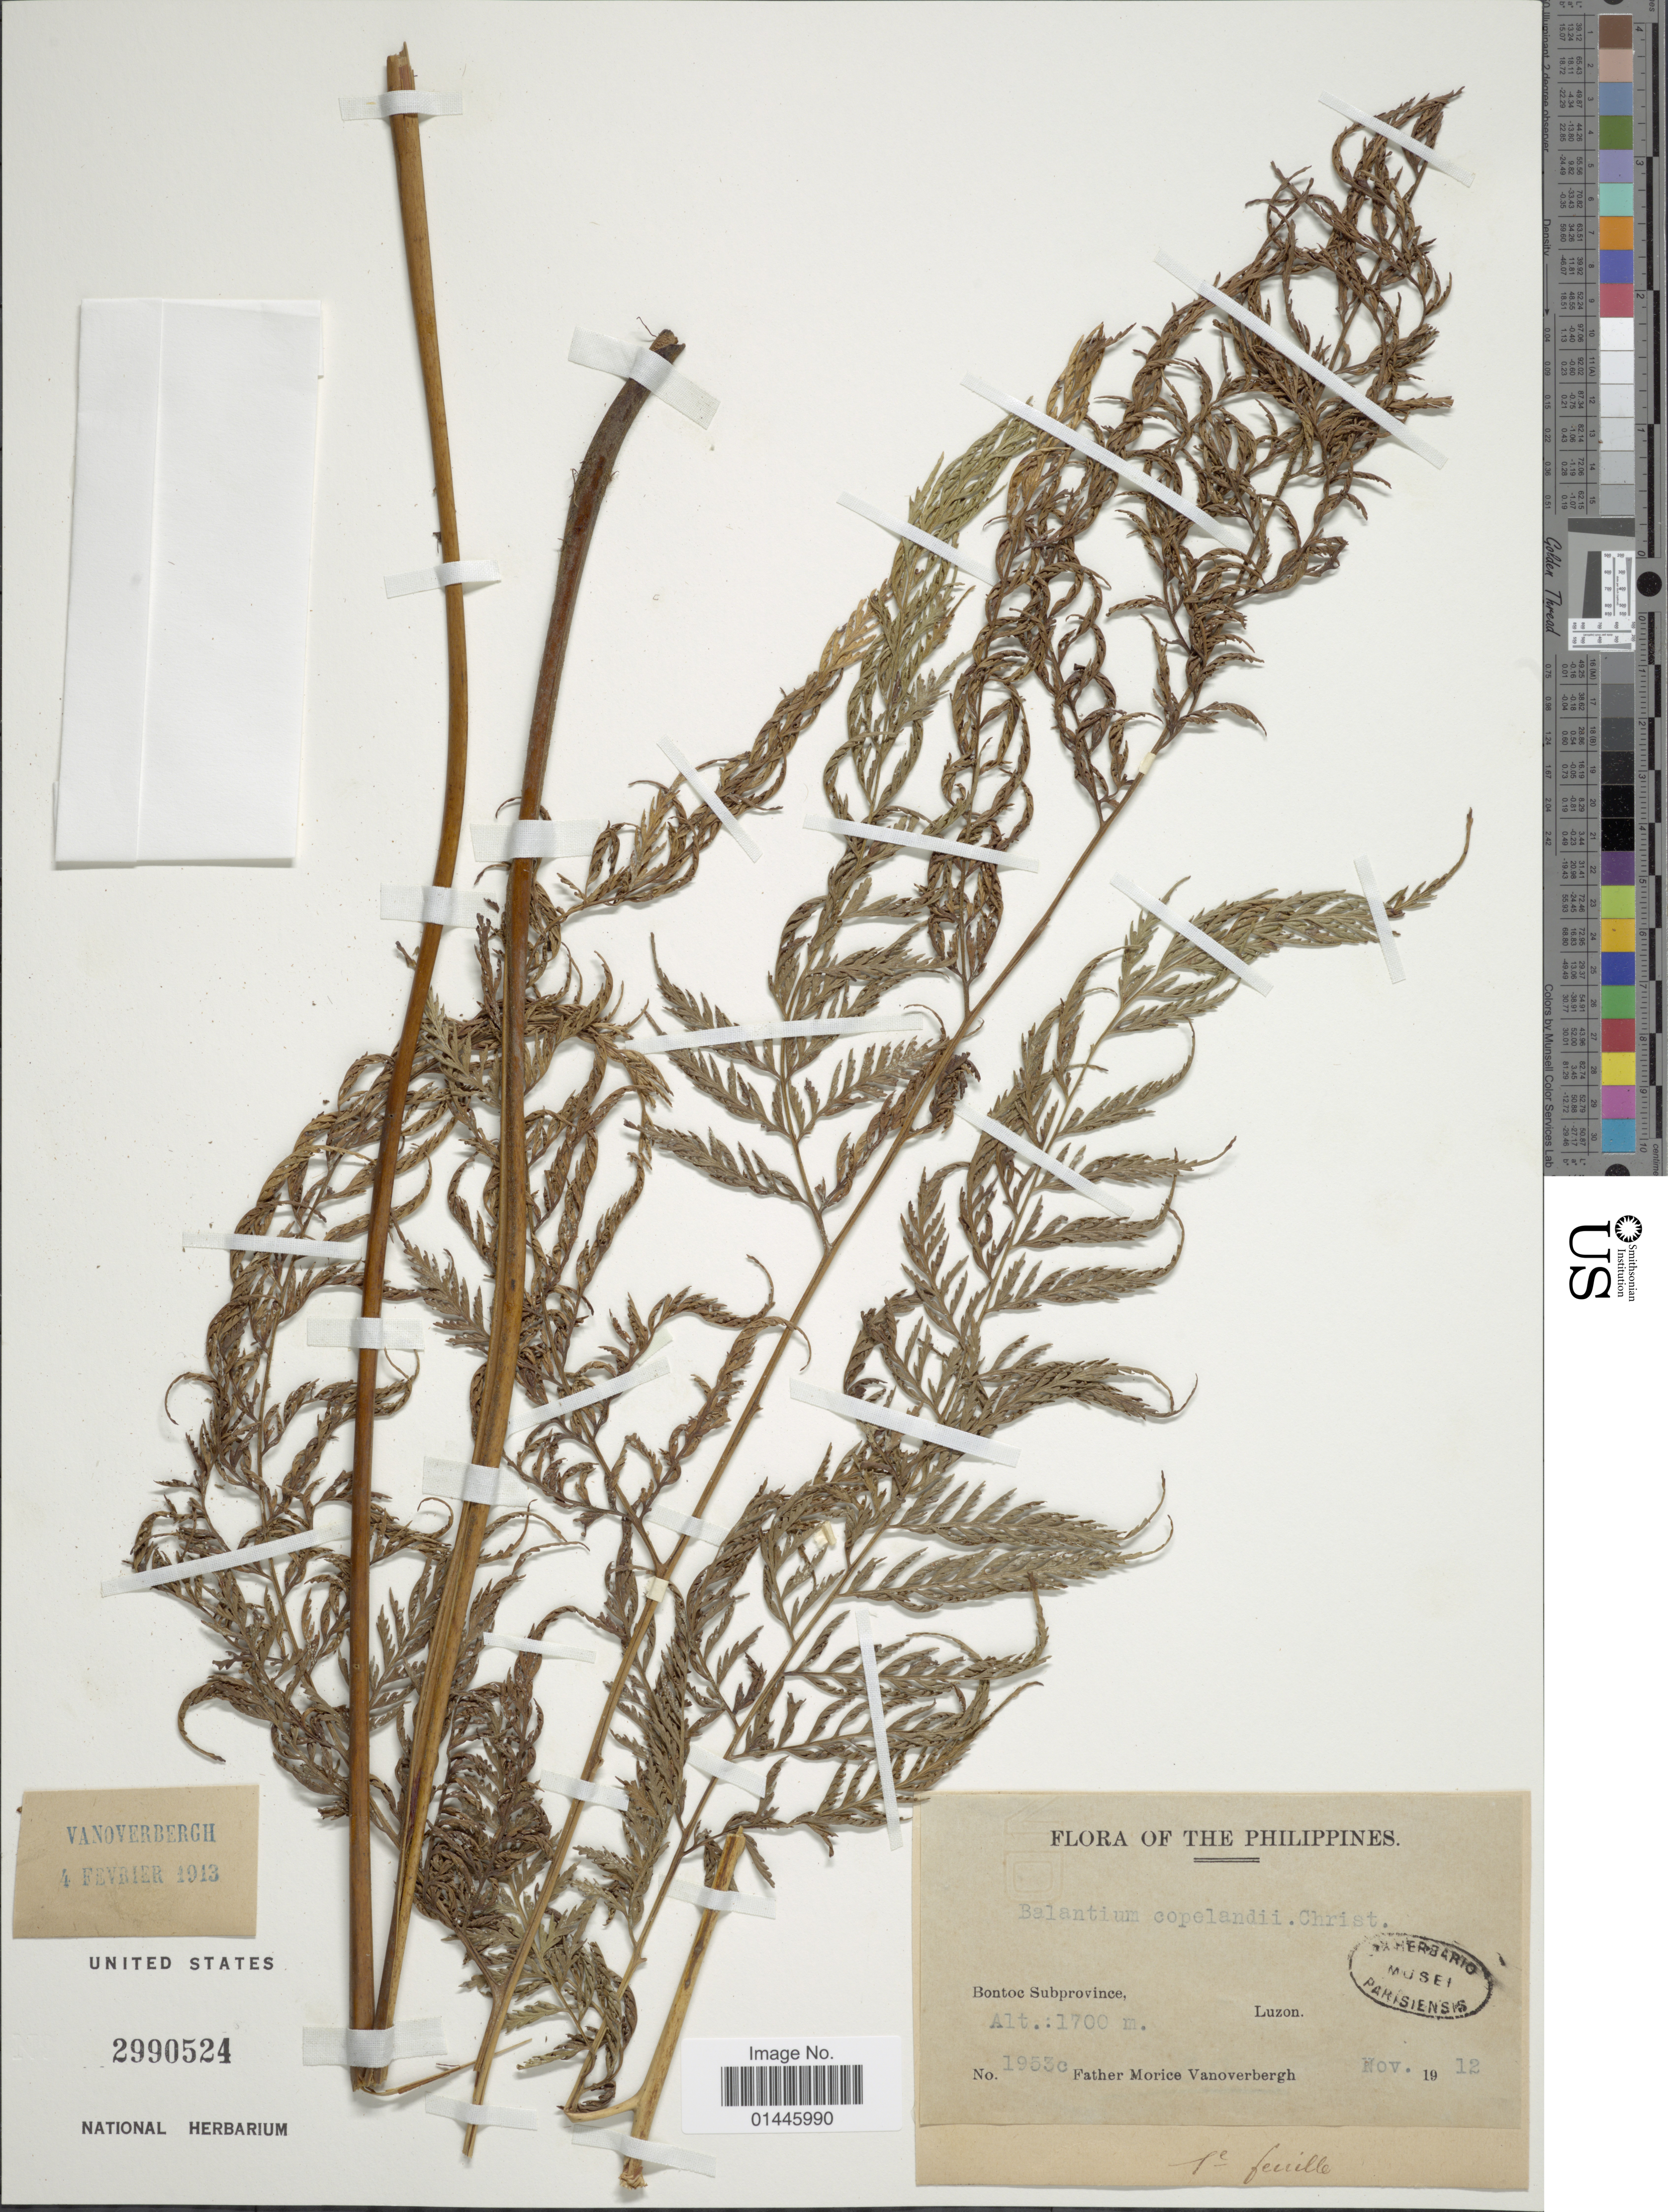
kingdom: Plantae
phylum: Tracheophyta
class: Polypodiopsida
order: Cyatheales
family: Dicksoniaceae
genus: Calochlaena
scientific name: Calochlaena javanica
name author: (Blume) M.D. Turner & R.A. White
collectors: M. Vanoverbergh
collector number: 1953c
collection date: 1912-11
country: Philippines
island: Luzon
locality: Bontoc Subprovince, Luzon.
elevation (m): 1700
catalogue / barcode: US 2990524